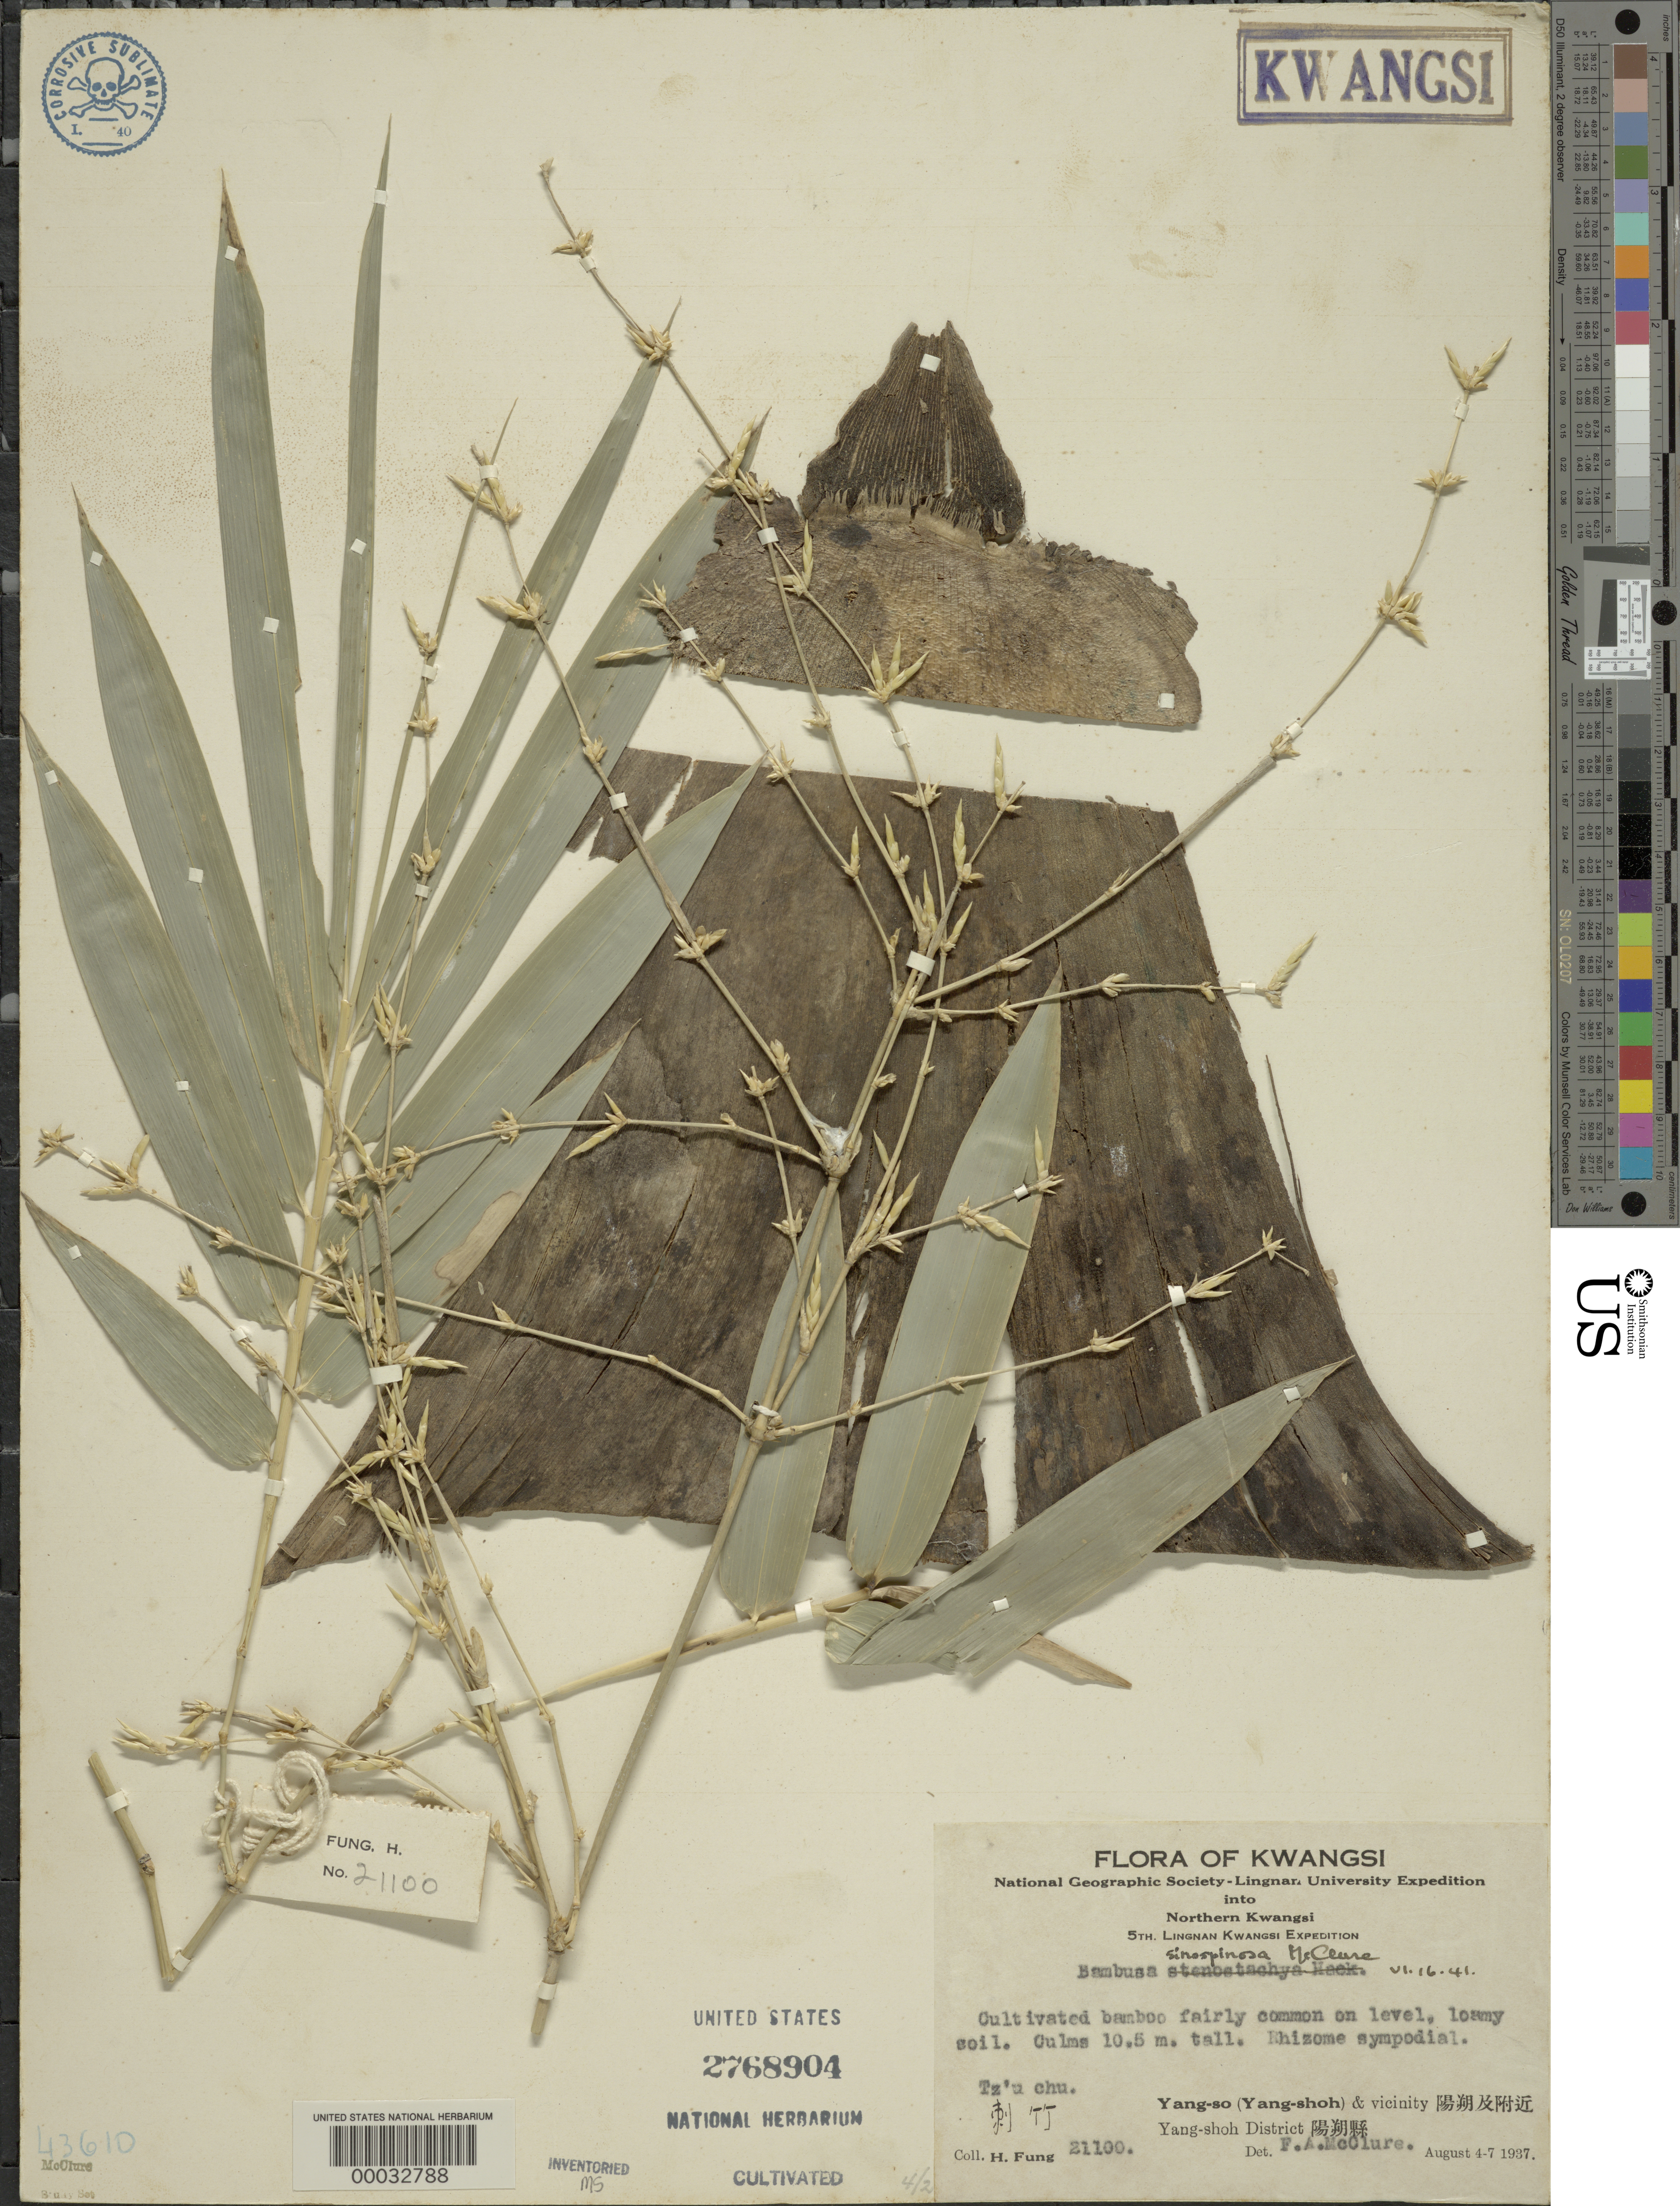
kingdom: Plantae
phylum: Tracheophyta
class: Liliopsida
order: Poales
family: Poaceae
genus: Bambusa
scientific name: Bambusa sinospinosa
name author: McClure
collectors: H. L. Fung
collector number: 21100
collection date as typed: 04 Aug 1937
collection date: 1937-08-04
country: China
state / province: Jiangxi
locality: Yang-so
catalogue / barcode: US 2768904